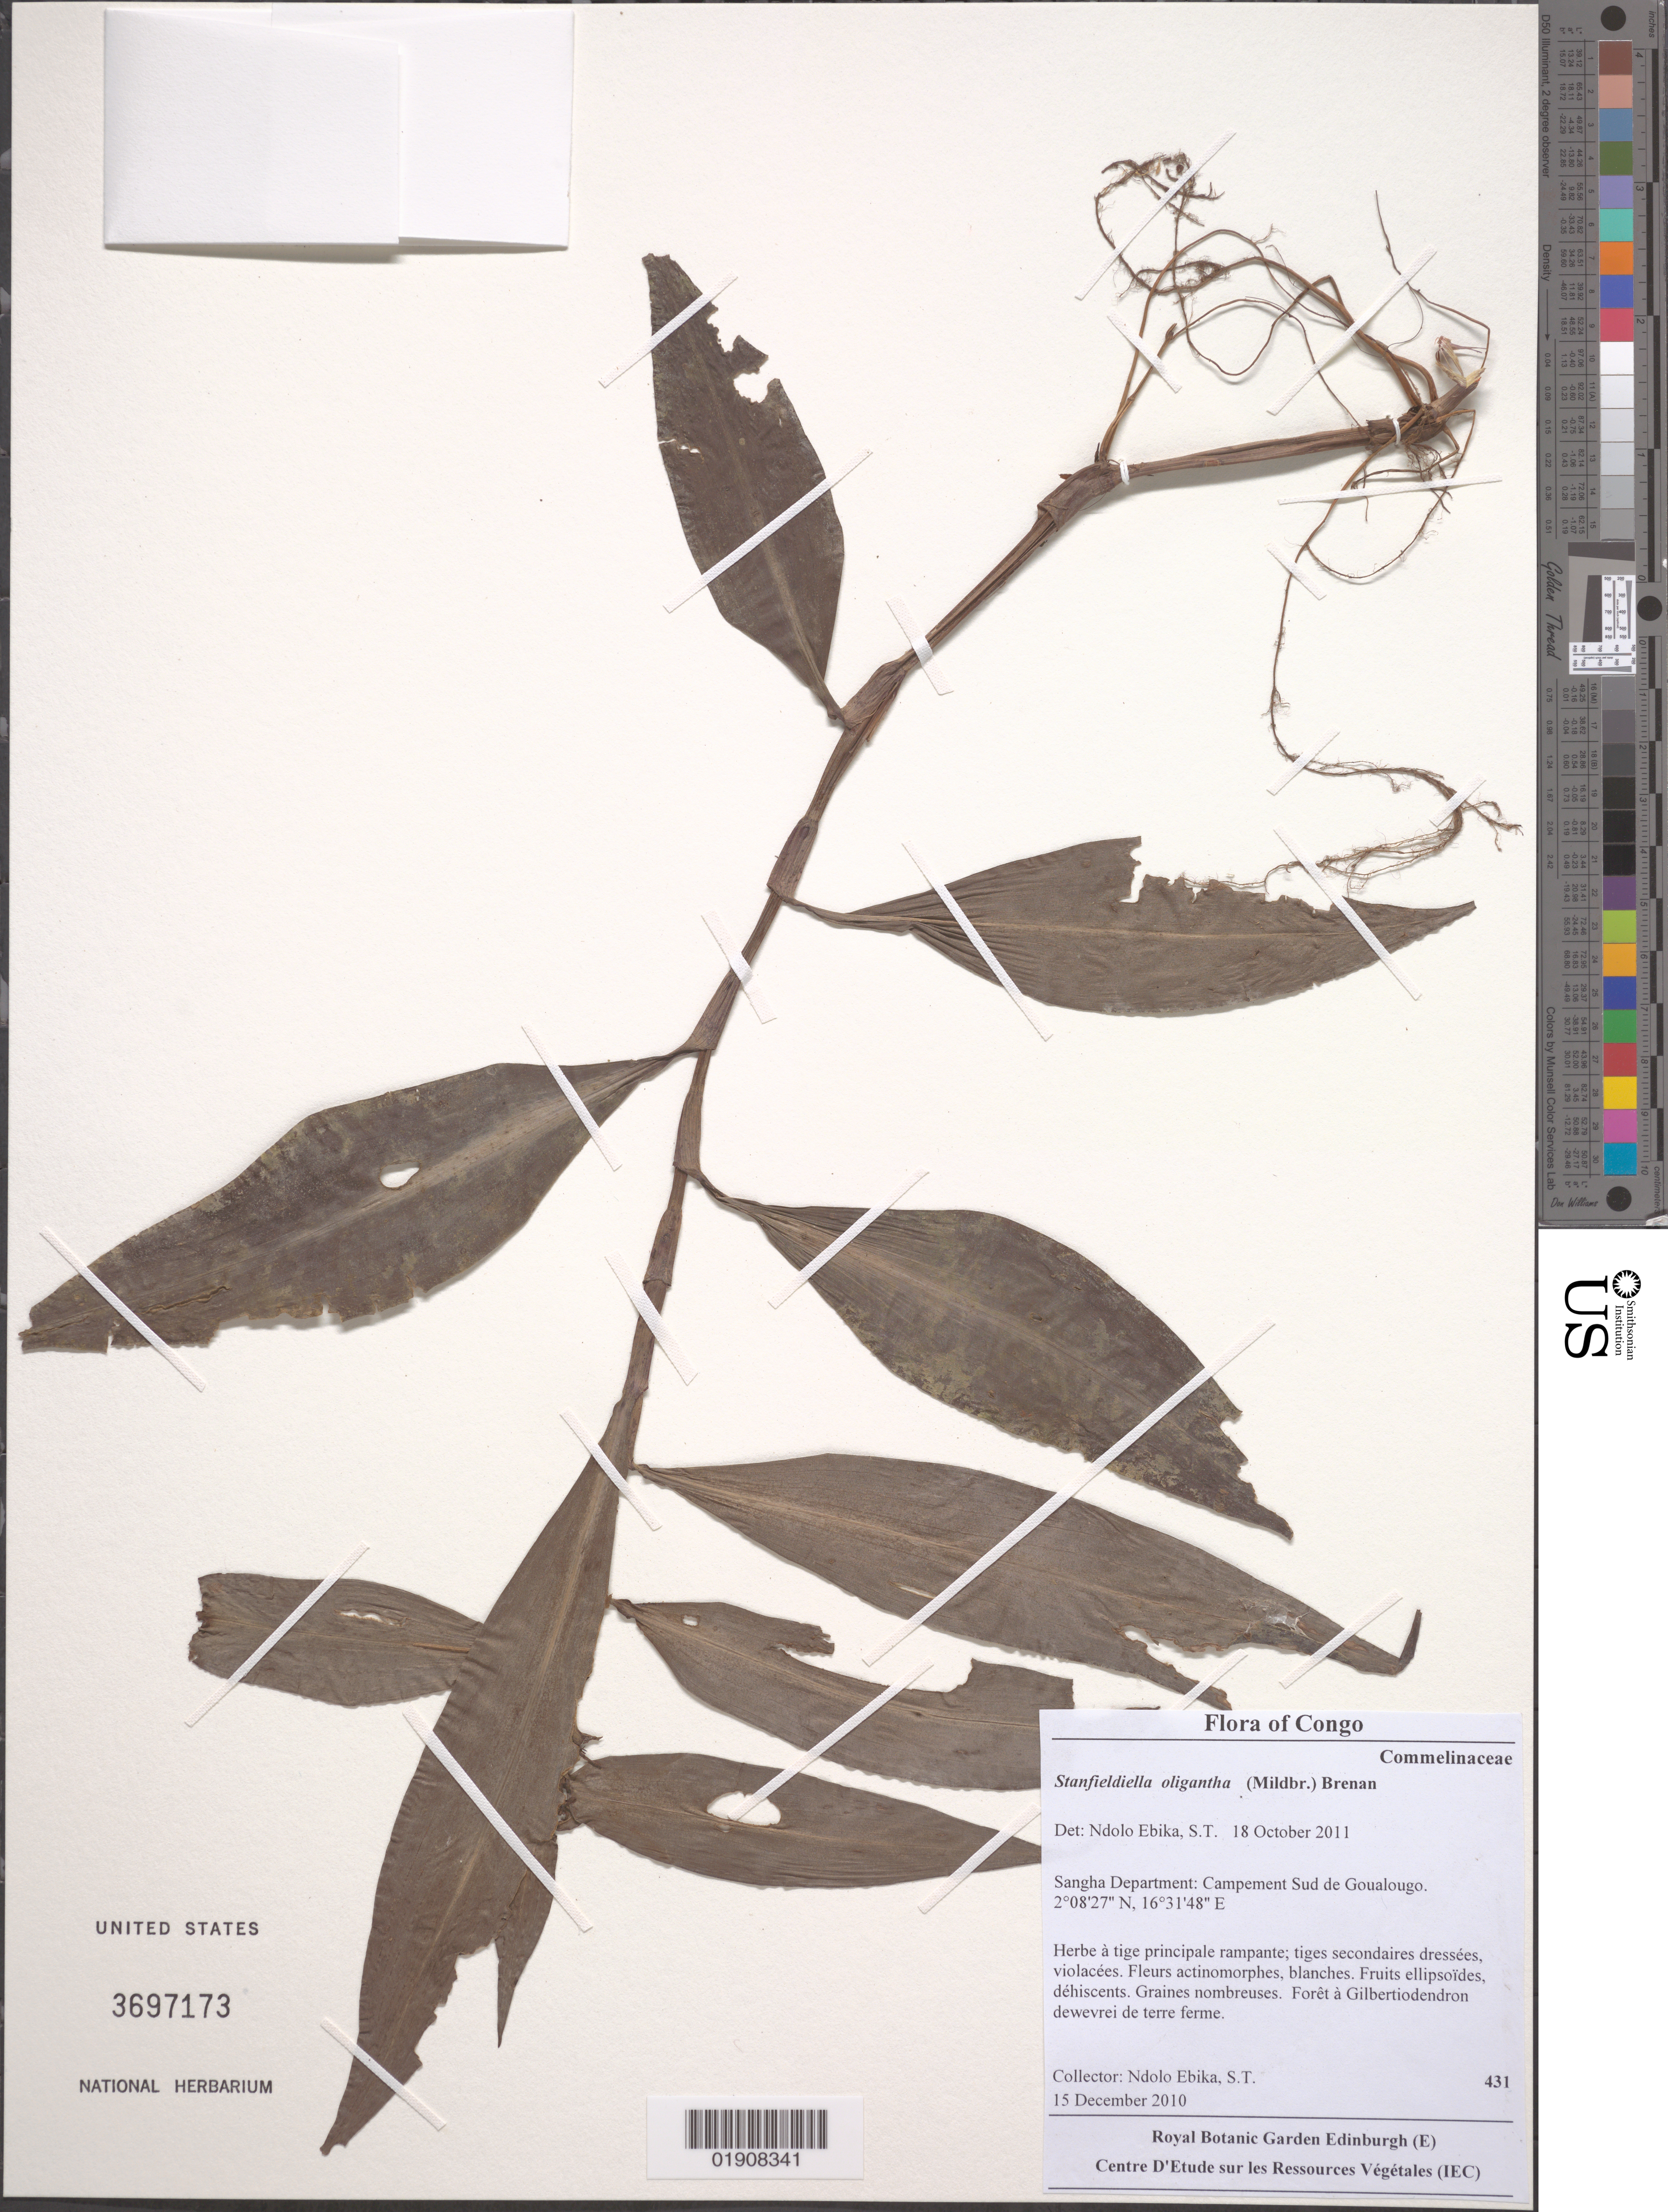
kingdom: Plantae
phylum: Tracheophyta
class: Liliopsida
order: Commelinales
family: Commelinaceae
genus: Stanfieldiella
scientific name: Stanfieldiella oligantha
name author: (Mildbr.) Brenan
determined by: Ndolo Ebika, S. T.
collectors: S. Ndolo Ebika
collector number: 431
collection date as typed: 15 December 2010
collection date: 2010-12-15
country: Congo, Republic of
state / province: Sangha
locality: Campement Sud de Goualougo.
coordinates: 2 08 27 N, 16 31 48 E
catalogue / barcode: US 3697173